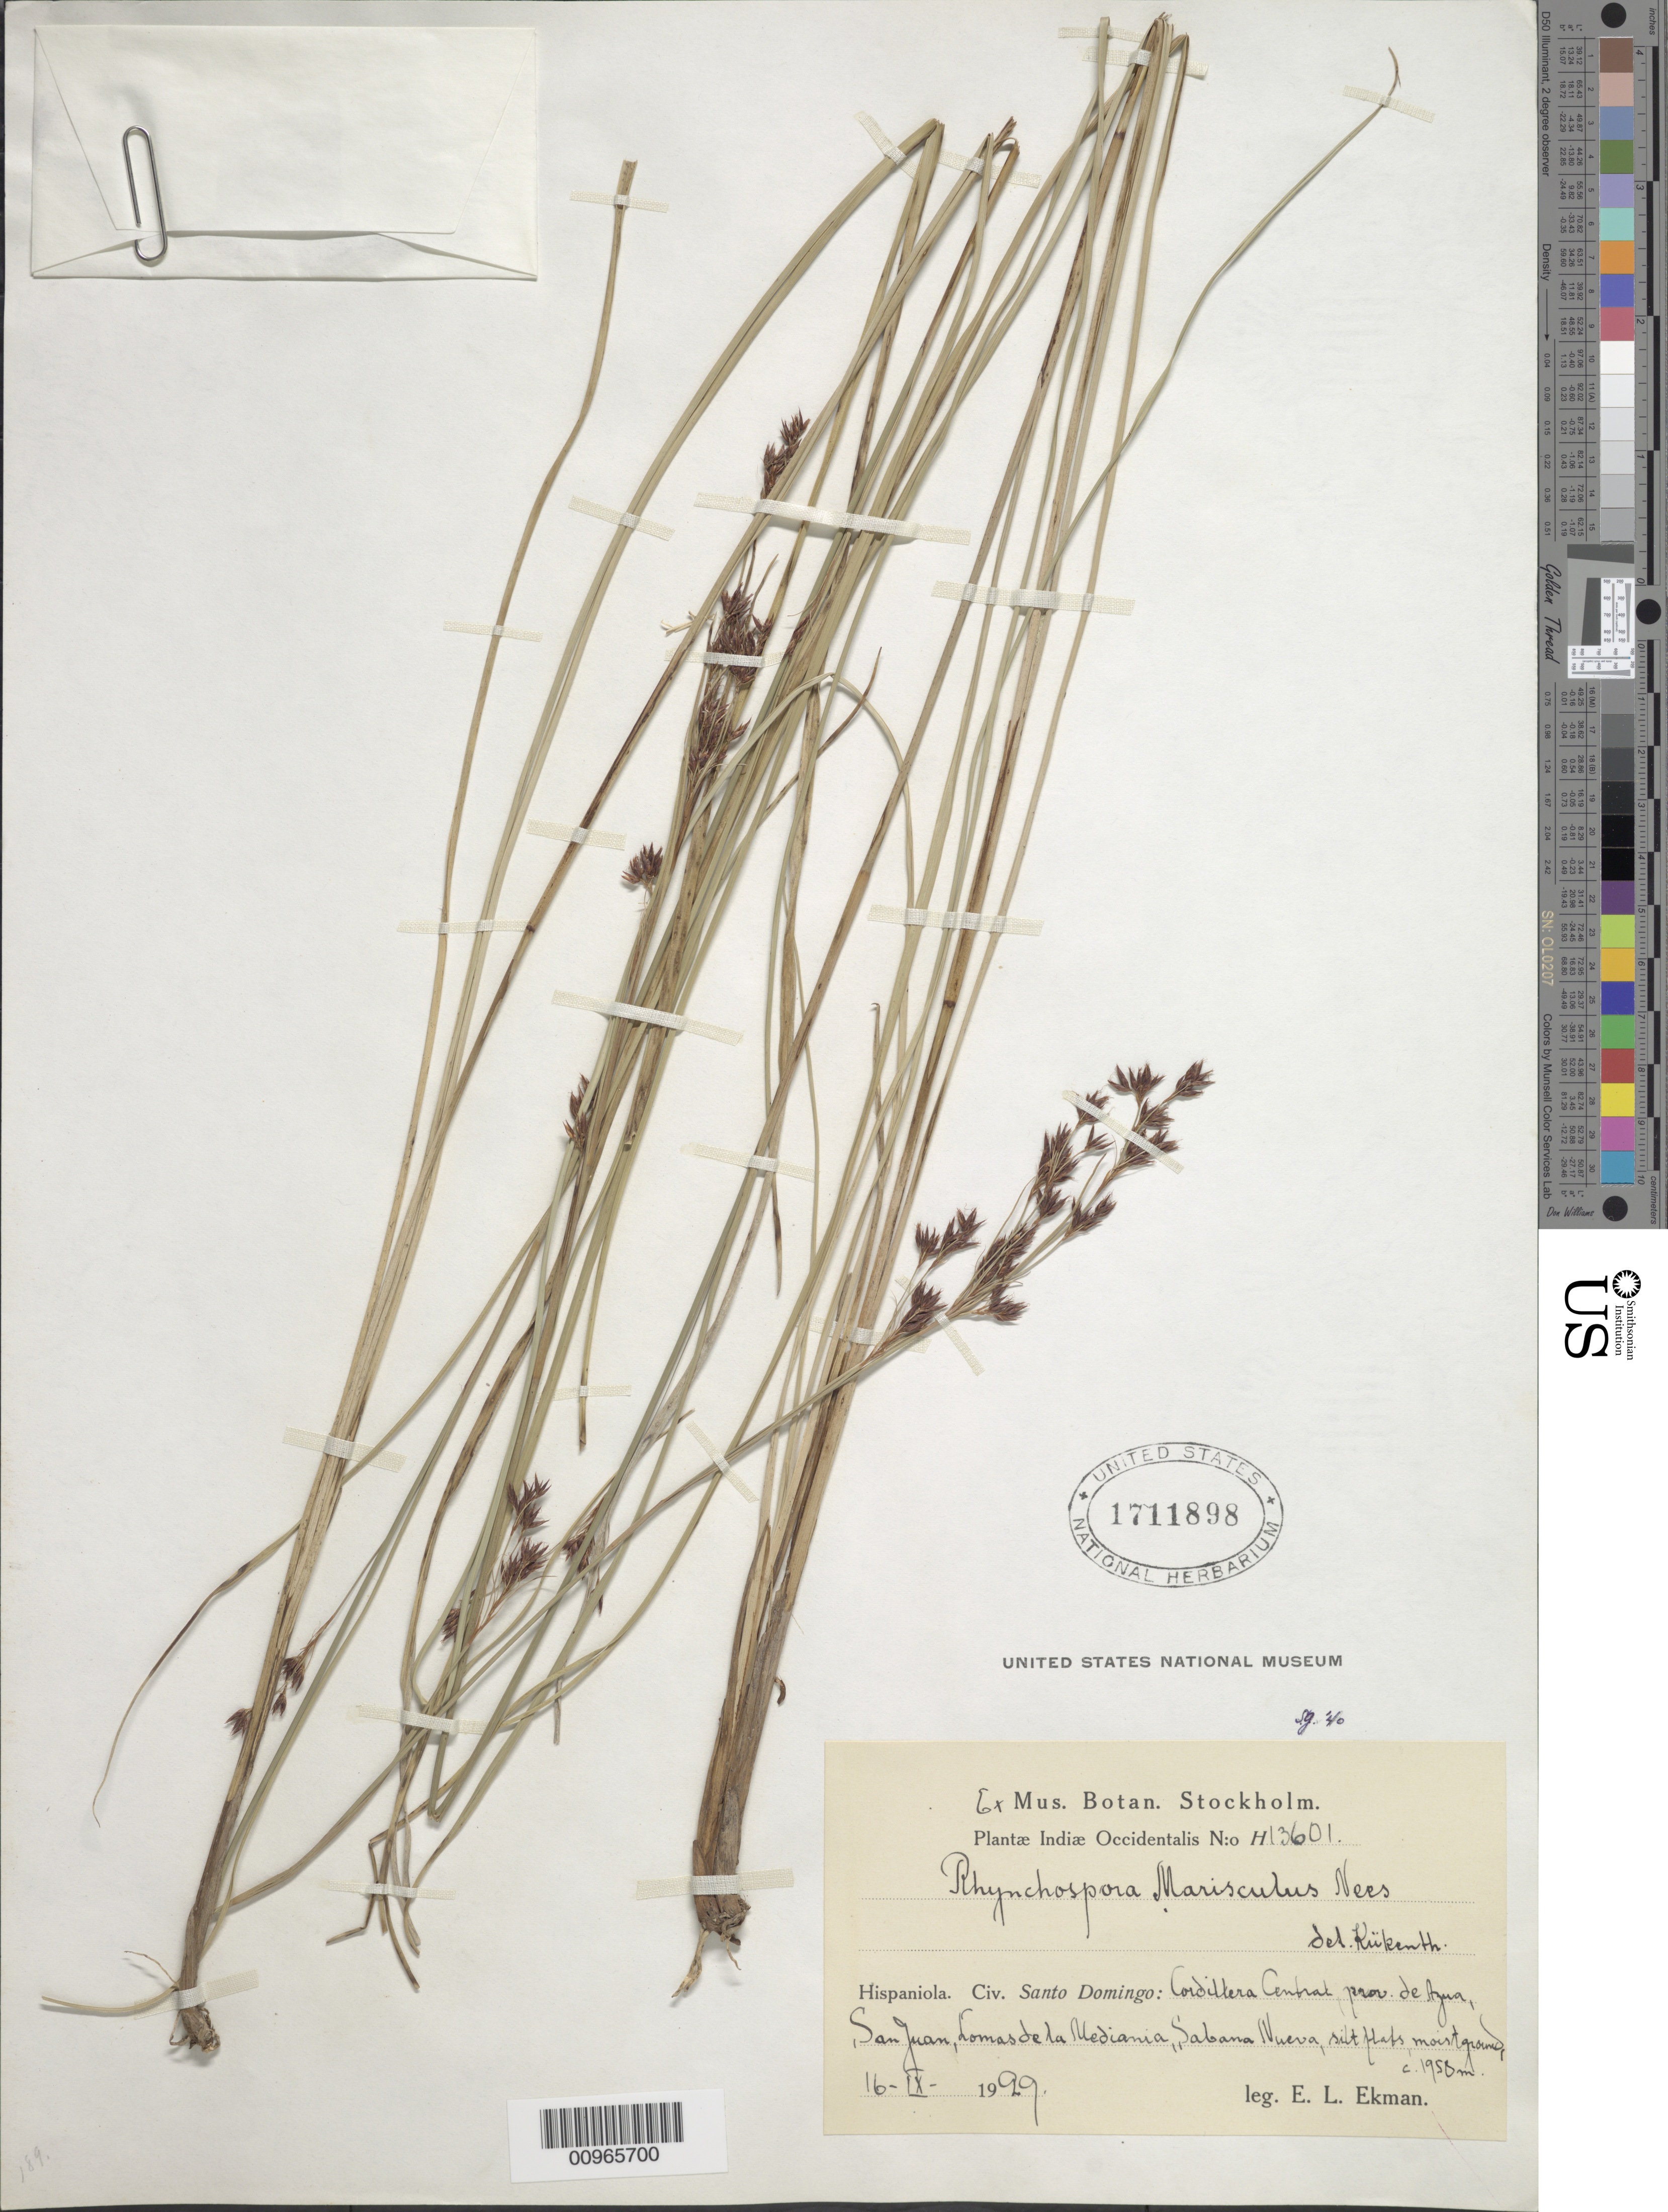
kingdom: Plantae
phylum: Tracheophyta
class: Liliopsida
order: Poales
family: Cyperaceae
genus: Rhynchospora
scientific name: Rhynchospora marisculus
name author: Lindl. & Nees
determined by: Gale, S.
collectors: E. L. Ekman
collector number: H 13601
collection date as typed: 16 Sep 1929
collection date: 1929-09-16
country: Dominican Republic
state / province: Azua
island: Hispaniola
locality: Cordillera Central, San Juan, Lomas de la Mediania, Sabana Nueva, silt flats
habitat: Moist ground in silt flats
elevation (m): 1950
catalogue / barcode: US 1711898